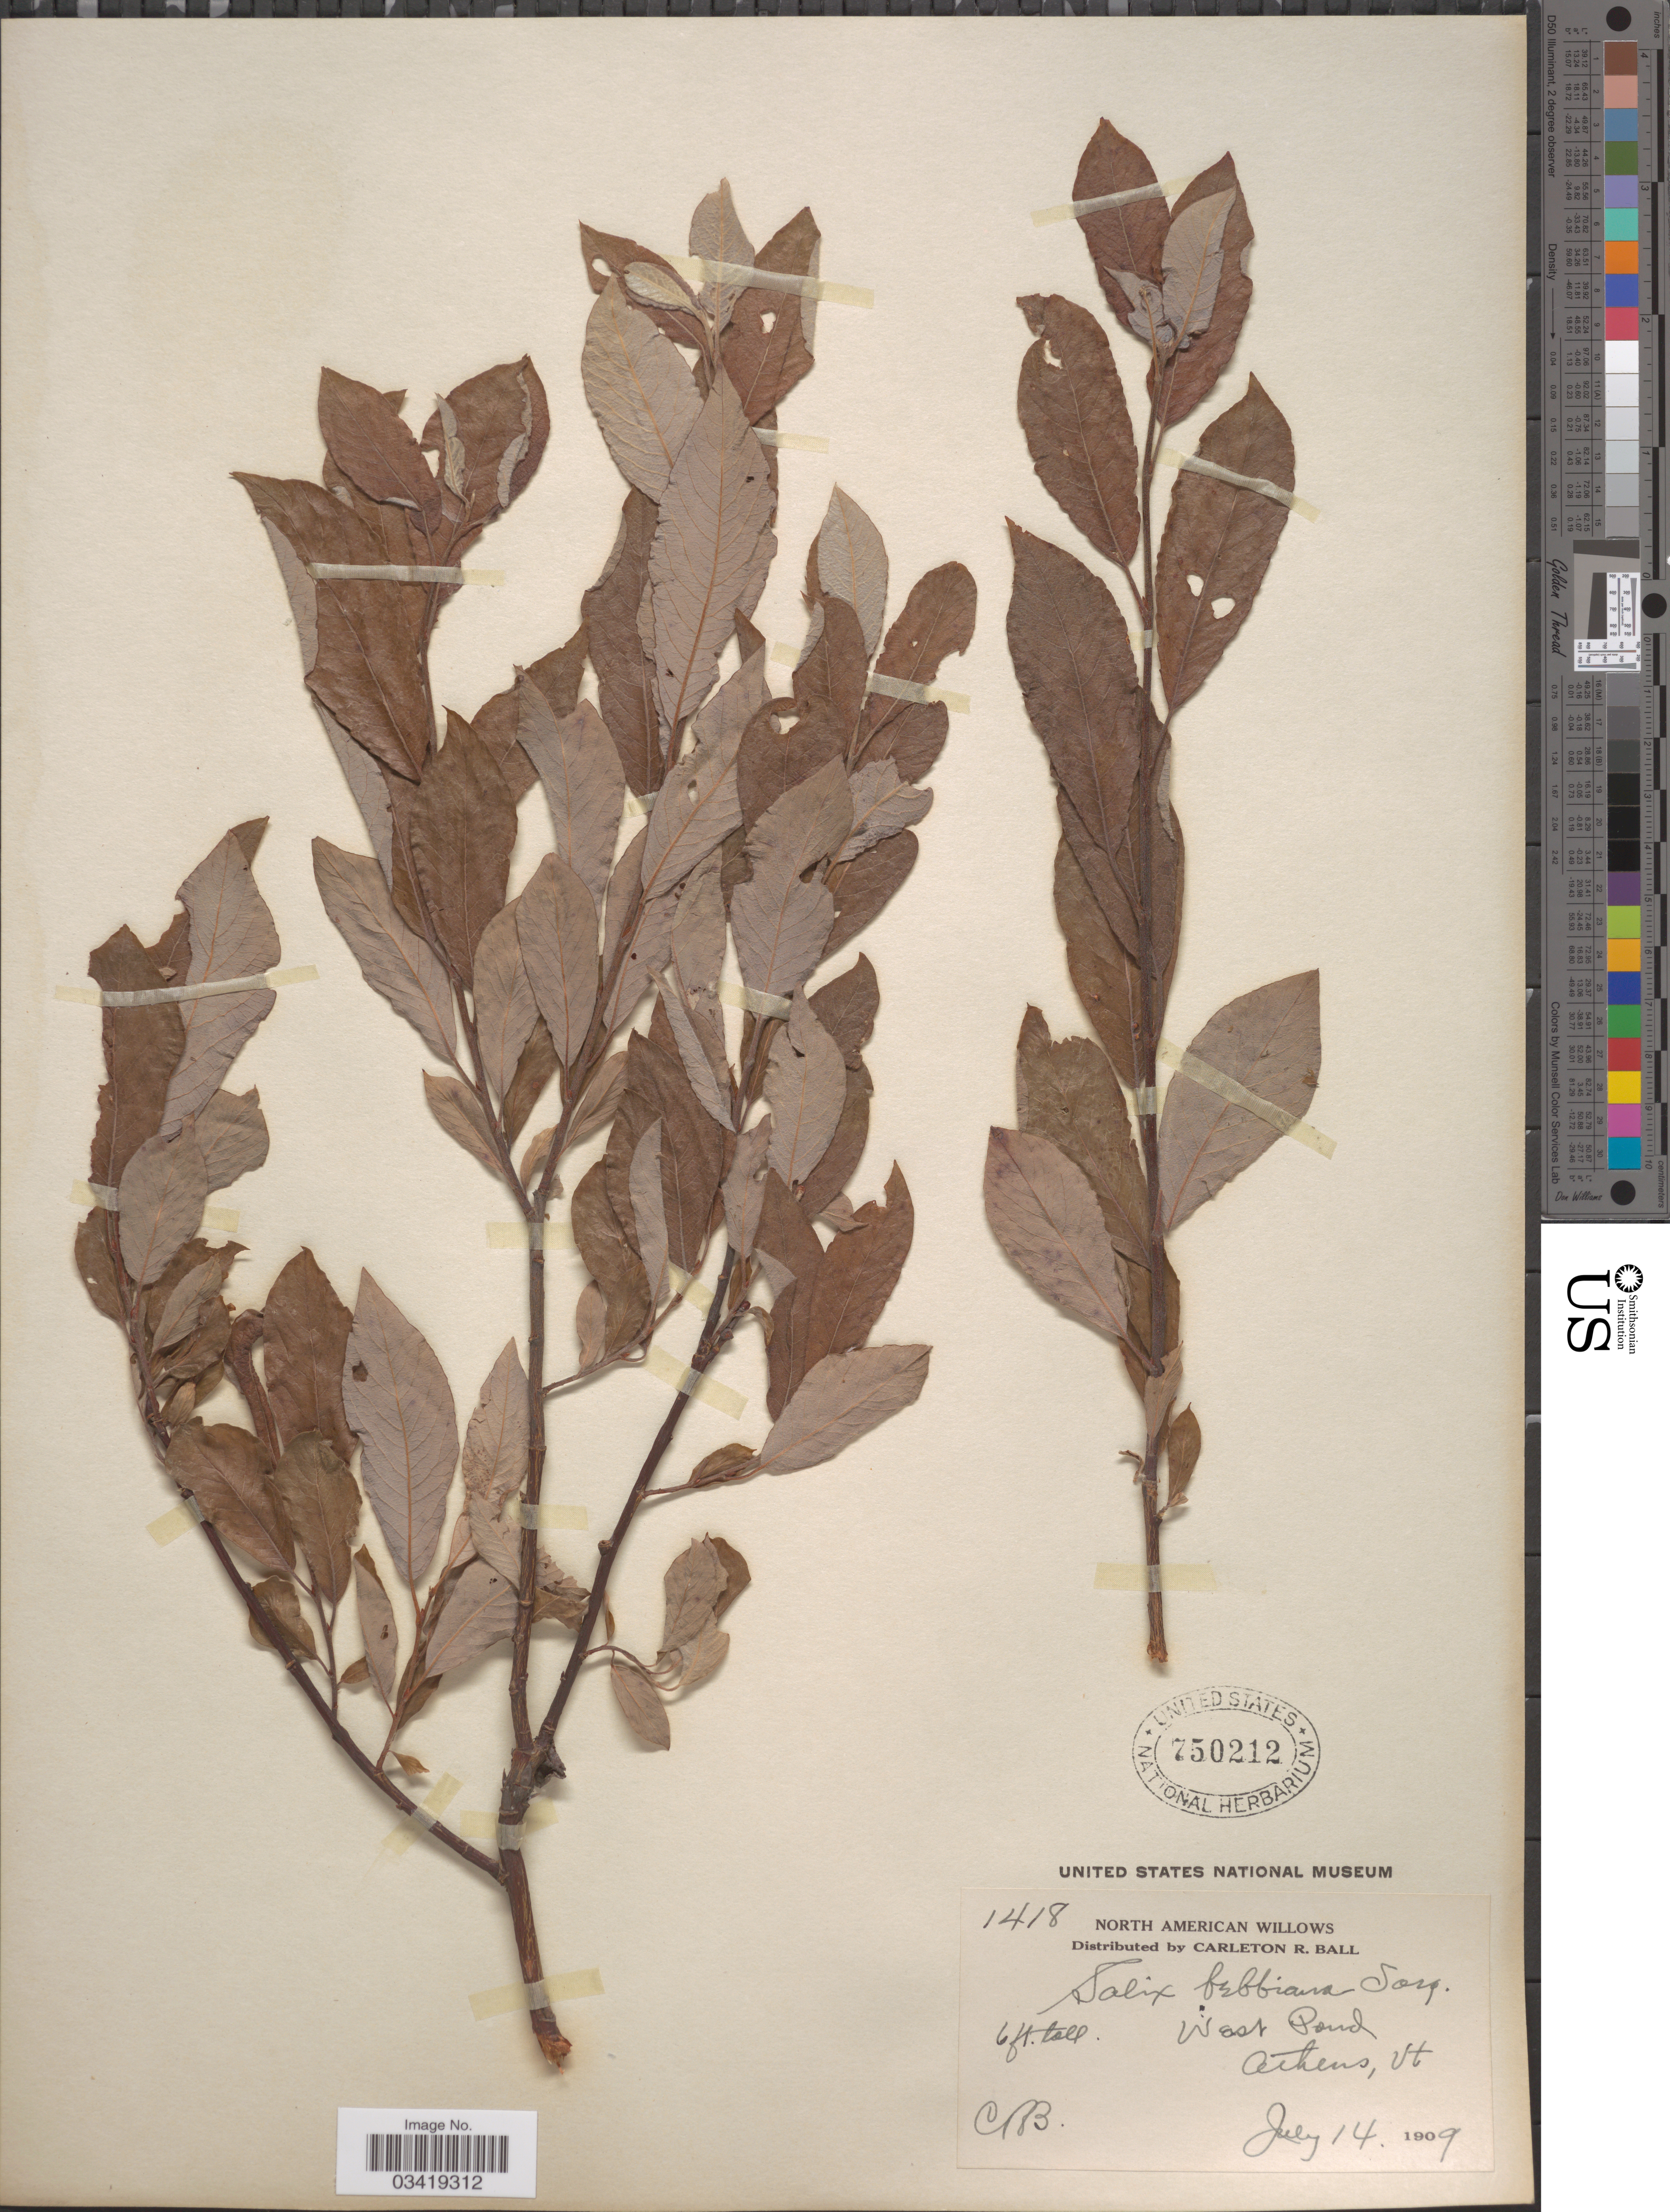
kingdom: Plantae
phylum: Tracheophyta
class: Magnoliopsida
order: Malpighiales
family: Salicaceae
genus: Salix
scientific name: Salix bebbiana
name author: Sarg.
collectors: C. R. Ball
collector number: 1418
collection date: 1909-07-14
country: United States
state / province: Vermont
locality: West Pond. Athens.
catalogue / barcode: US 750212